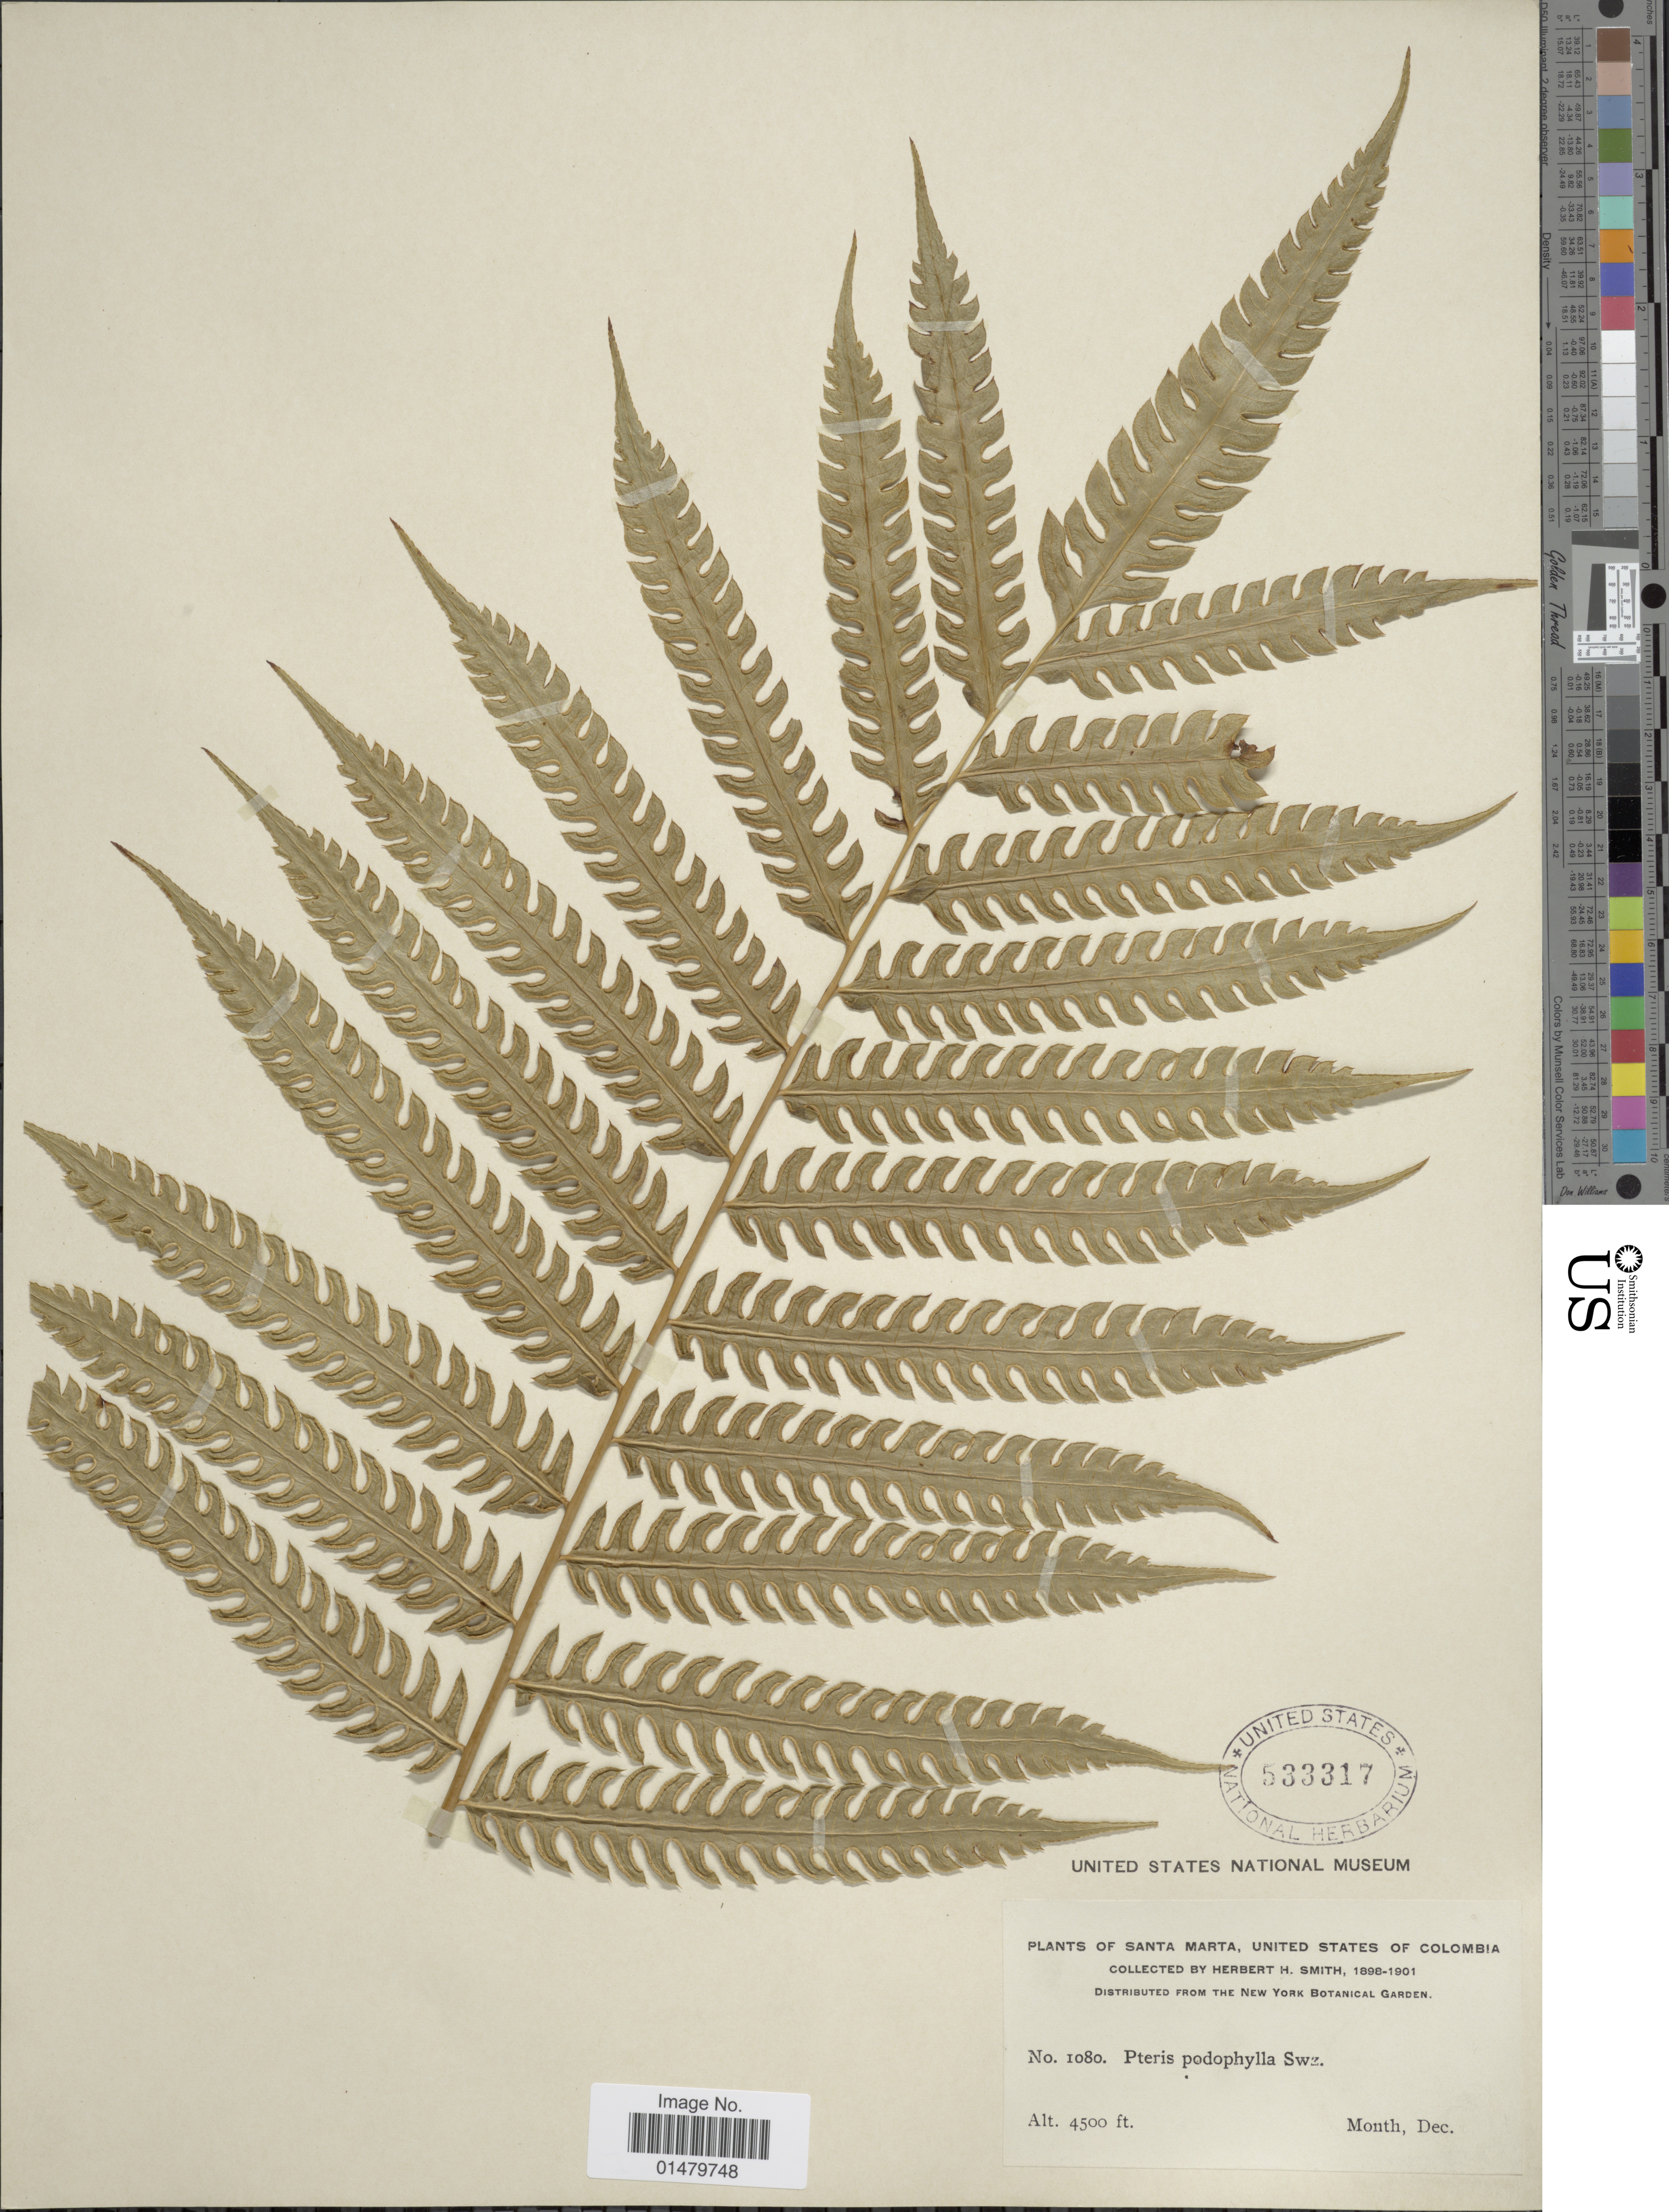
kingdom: Plantae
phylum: Tracheophyta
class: Polypodiopsida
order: Polypodiales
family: Pteridaceae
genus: Pteris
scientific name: Pteris podophylla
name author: Sw.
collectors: Herbert H. Smith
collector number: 1080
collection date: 1898-12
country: Colombia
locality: Santa Marta, United States of Colombia.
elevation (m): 1372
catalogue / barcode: US 533317